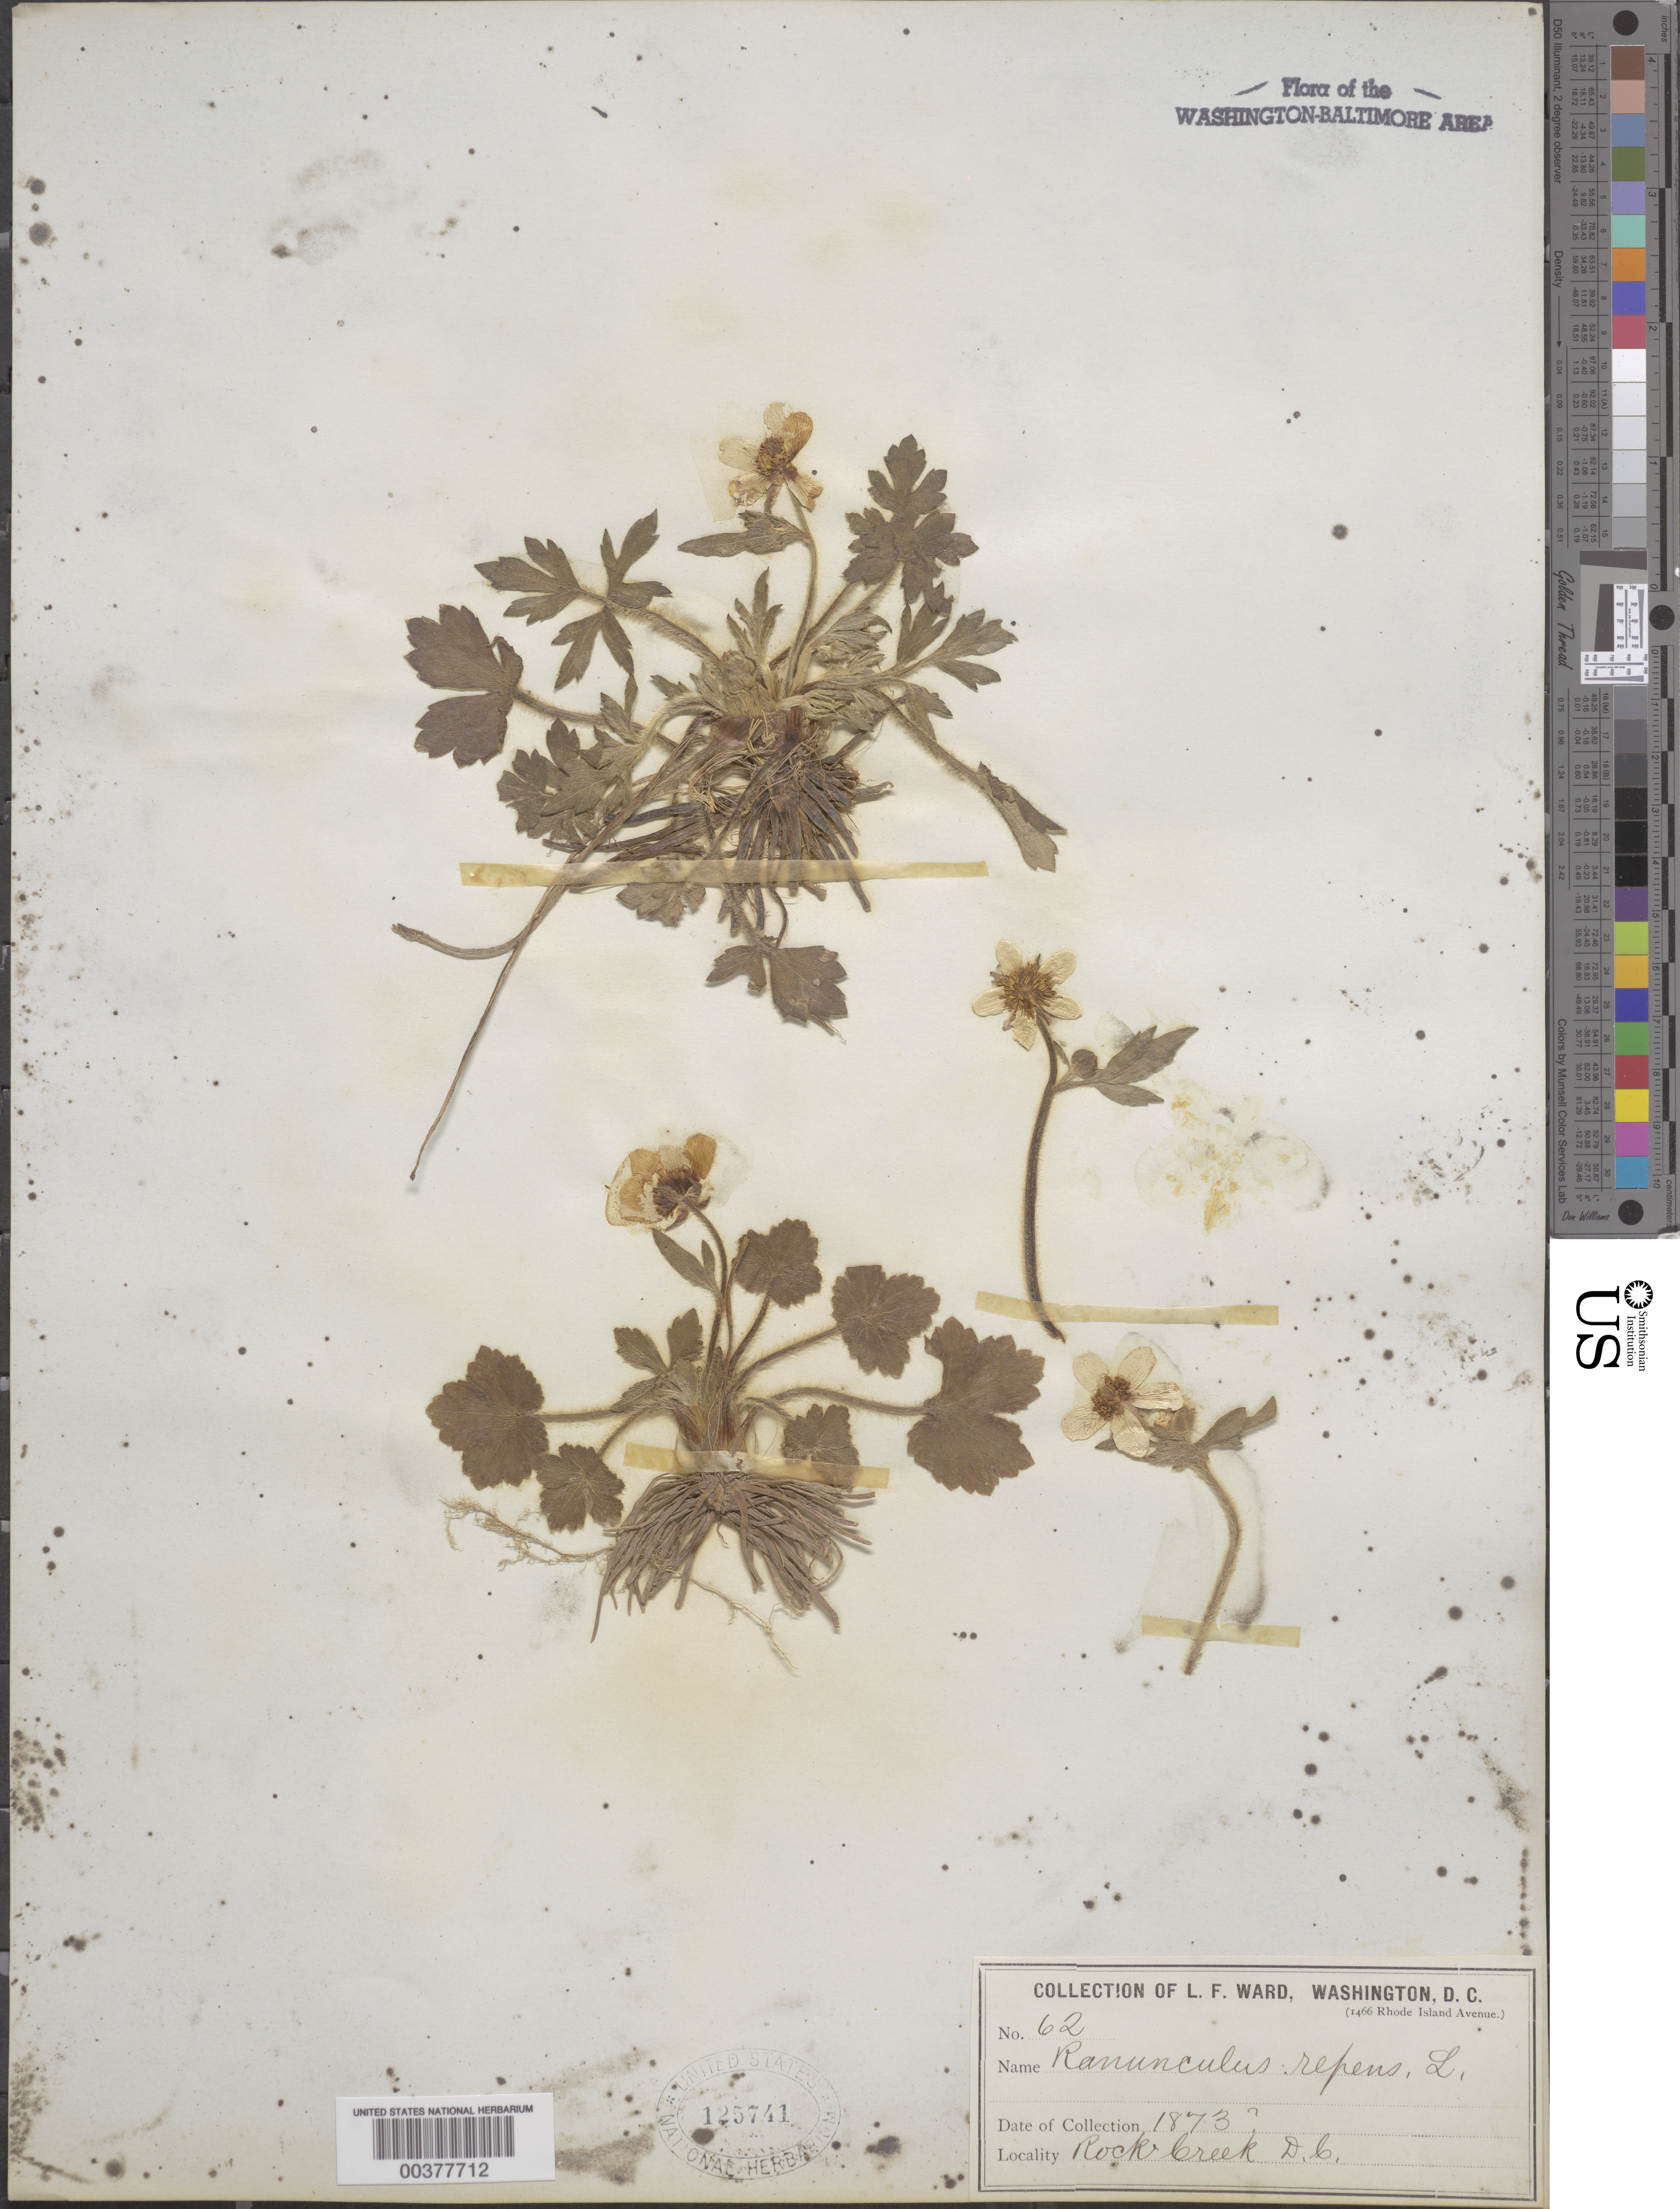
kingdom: Plantae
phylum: Tracheophyta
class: Magnoliopsida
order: Ranunculales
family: Ranunculaceae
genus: Ranunculus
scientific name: Ranunculus hispidus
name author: Michx.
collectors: L. F. Ward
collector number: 62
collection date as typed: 1873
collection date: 1873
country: United States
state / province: District of Columbia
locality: Rock Creek Rock Creek Park and Vicinity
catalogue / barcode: US 125741